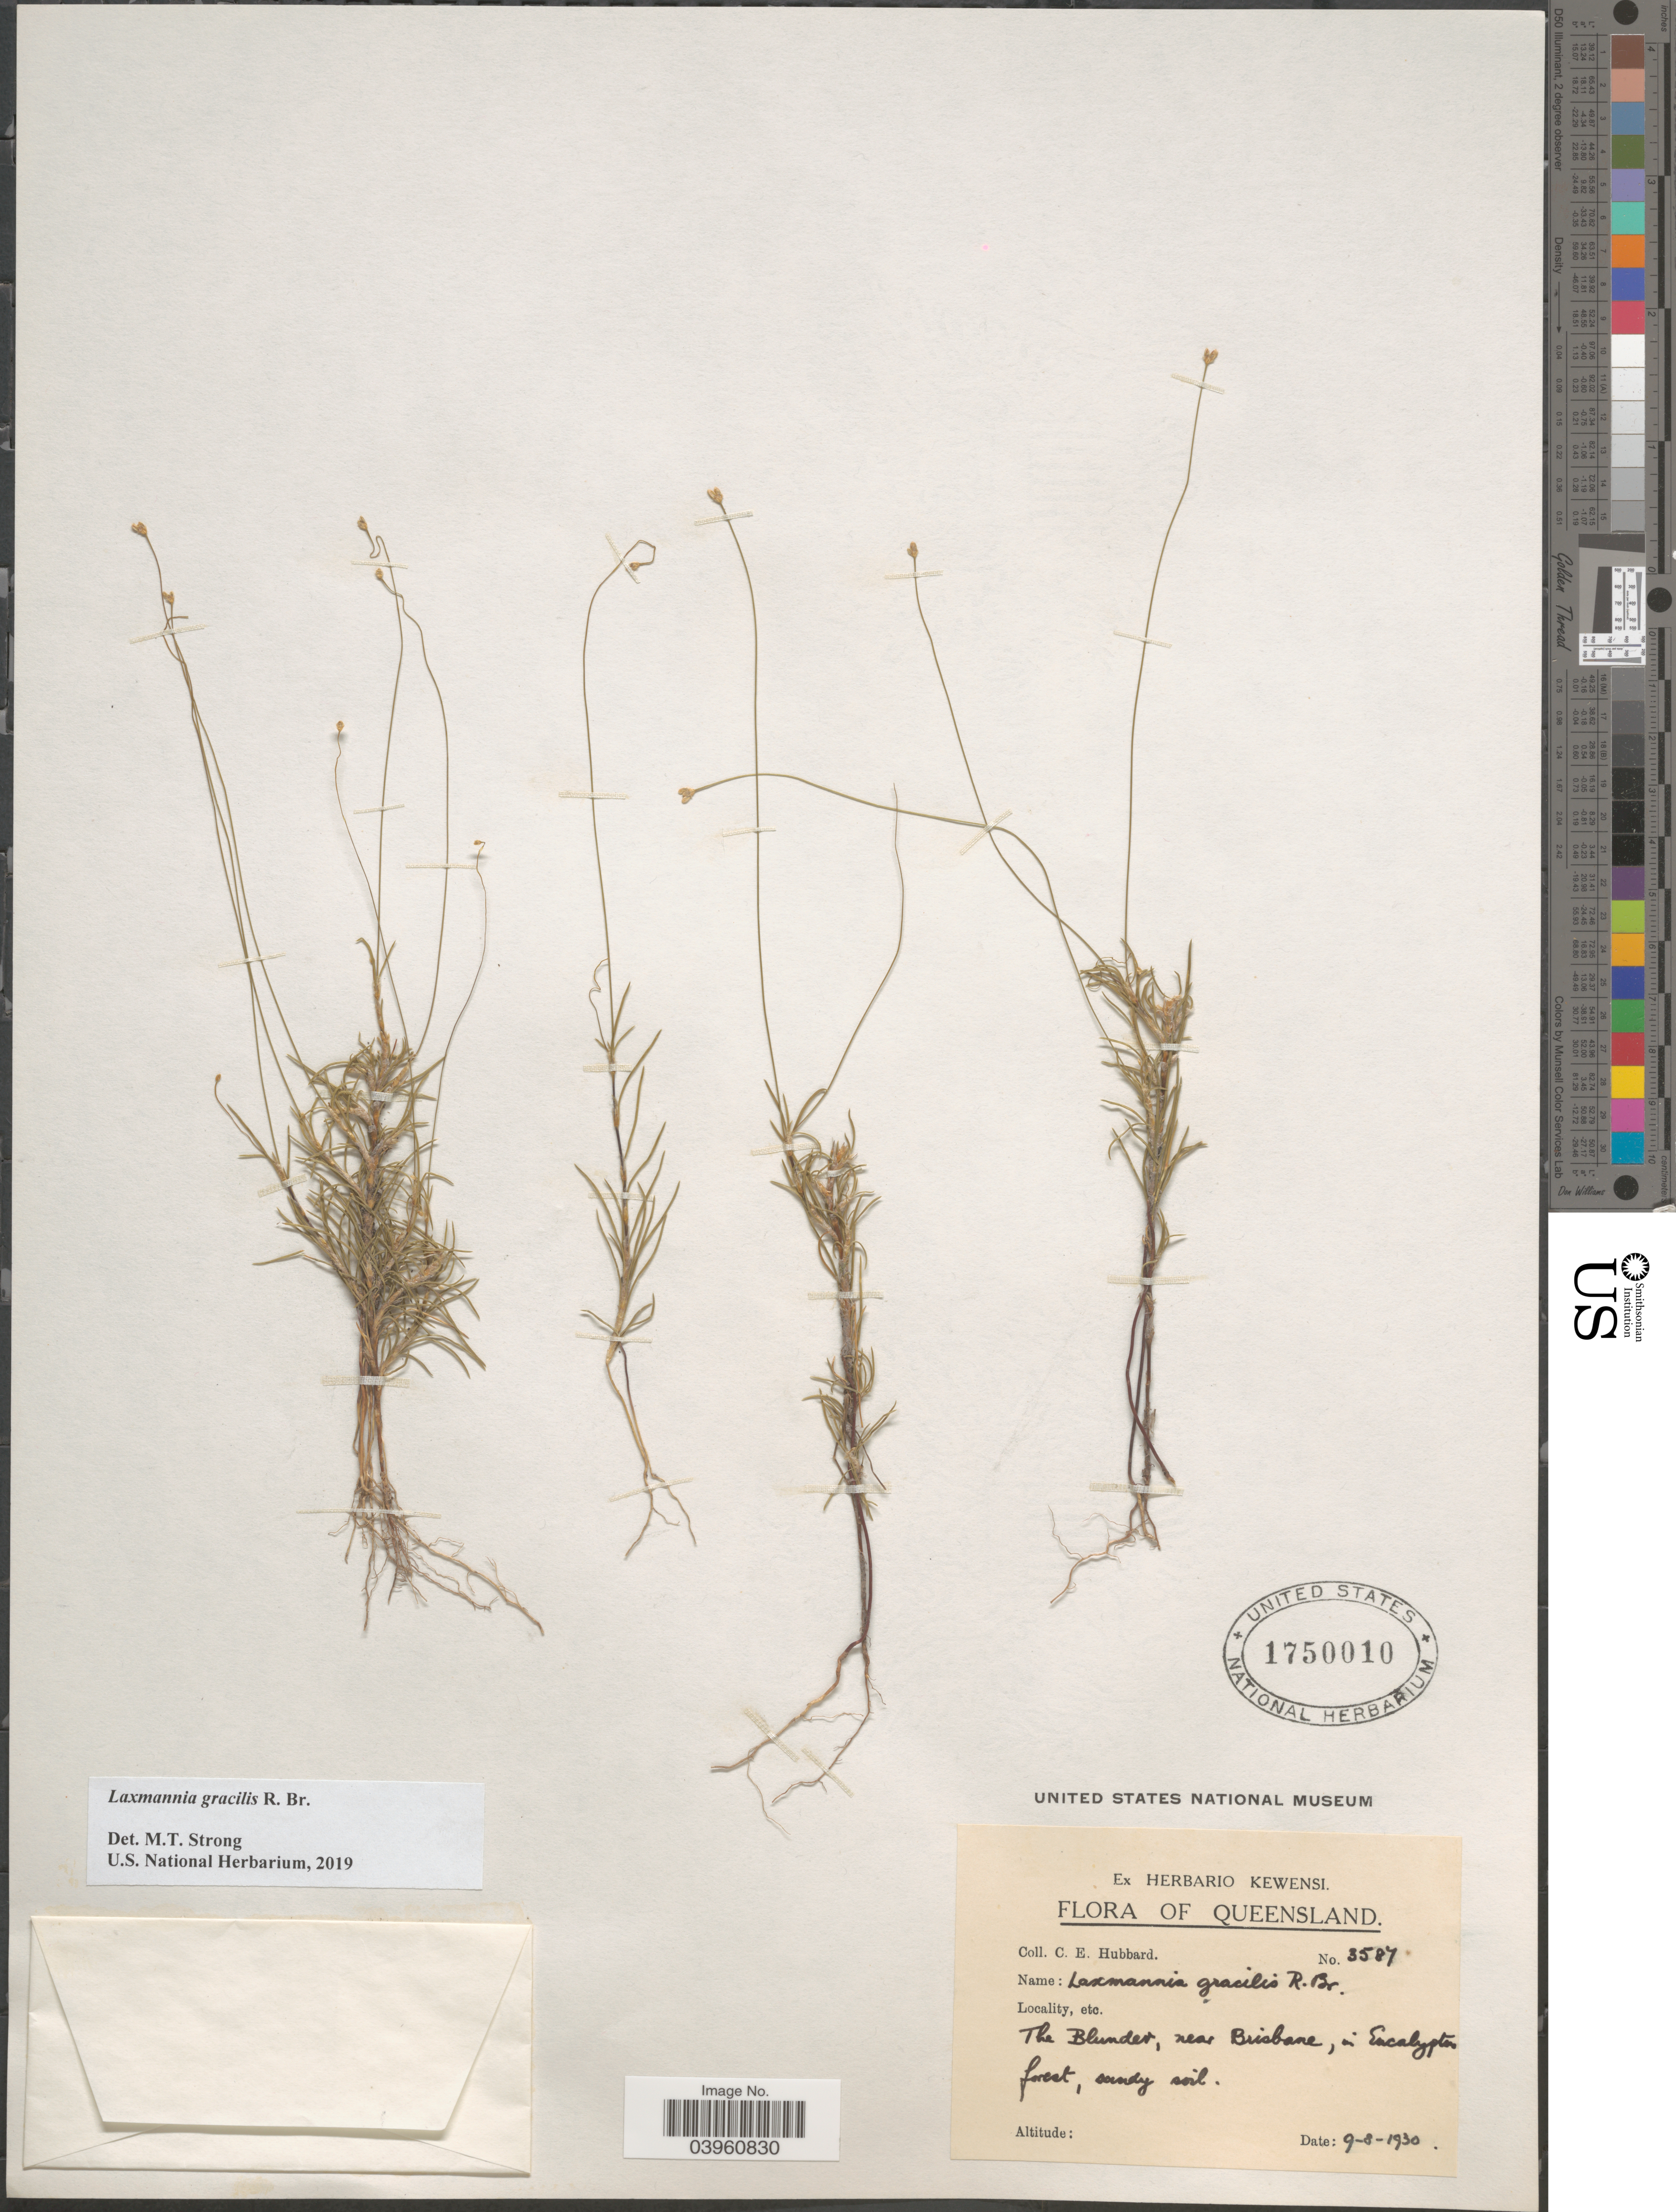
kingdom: Plantae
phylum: Tracheophyta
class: Liliopsida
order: Asparagales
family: Asparagaceae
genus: Laxmannia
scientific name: Laxmannia gracilis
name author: R. Br.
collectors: C. E. Hubbard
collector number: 3587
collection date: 1930-08-09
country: Australia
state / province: Queensland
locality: The Blunder, near Brisbane, in Eucalyptus forest, sandy soil.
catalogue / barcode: US 1750010